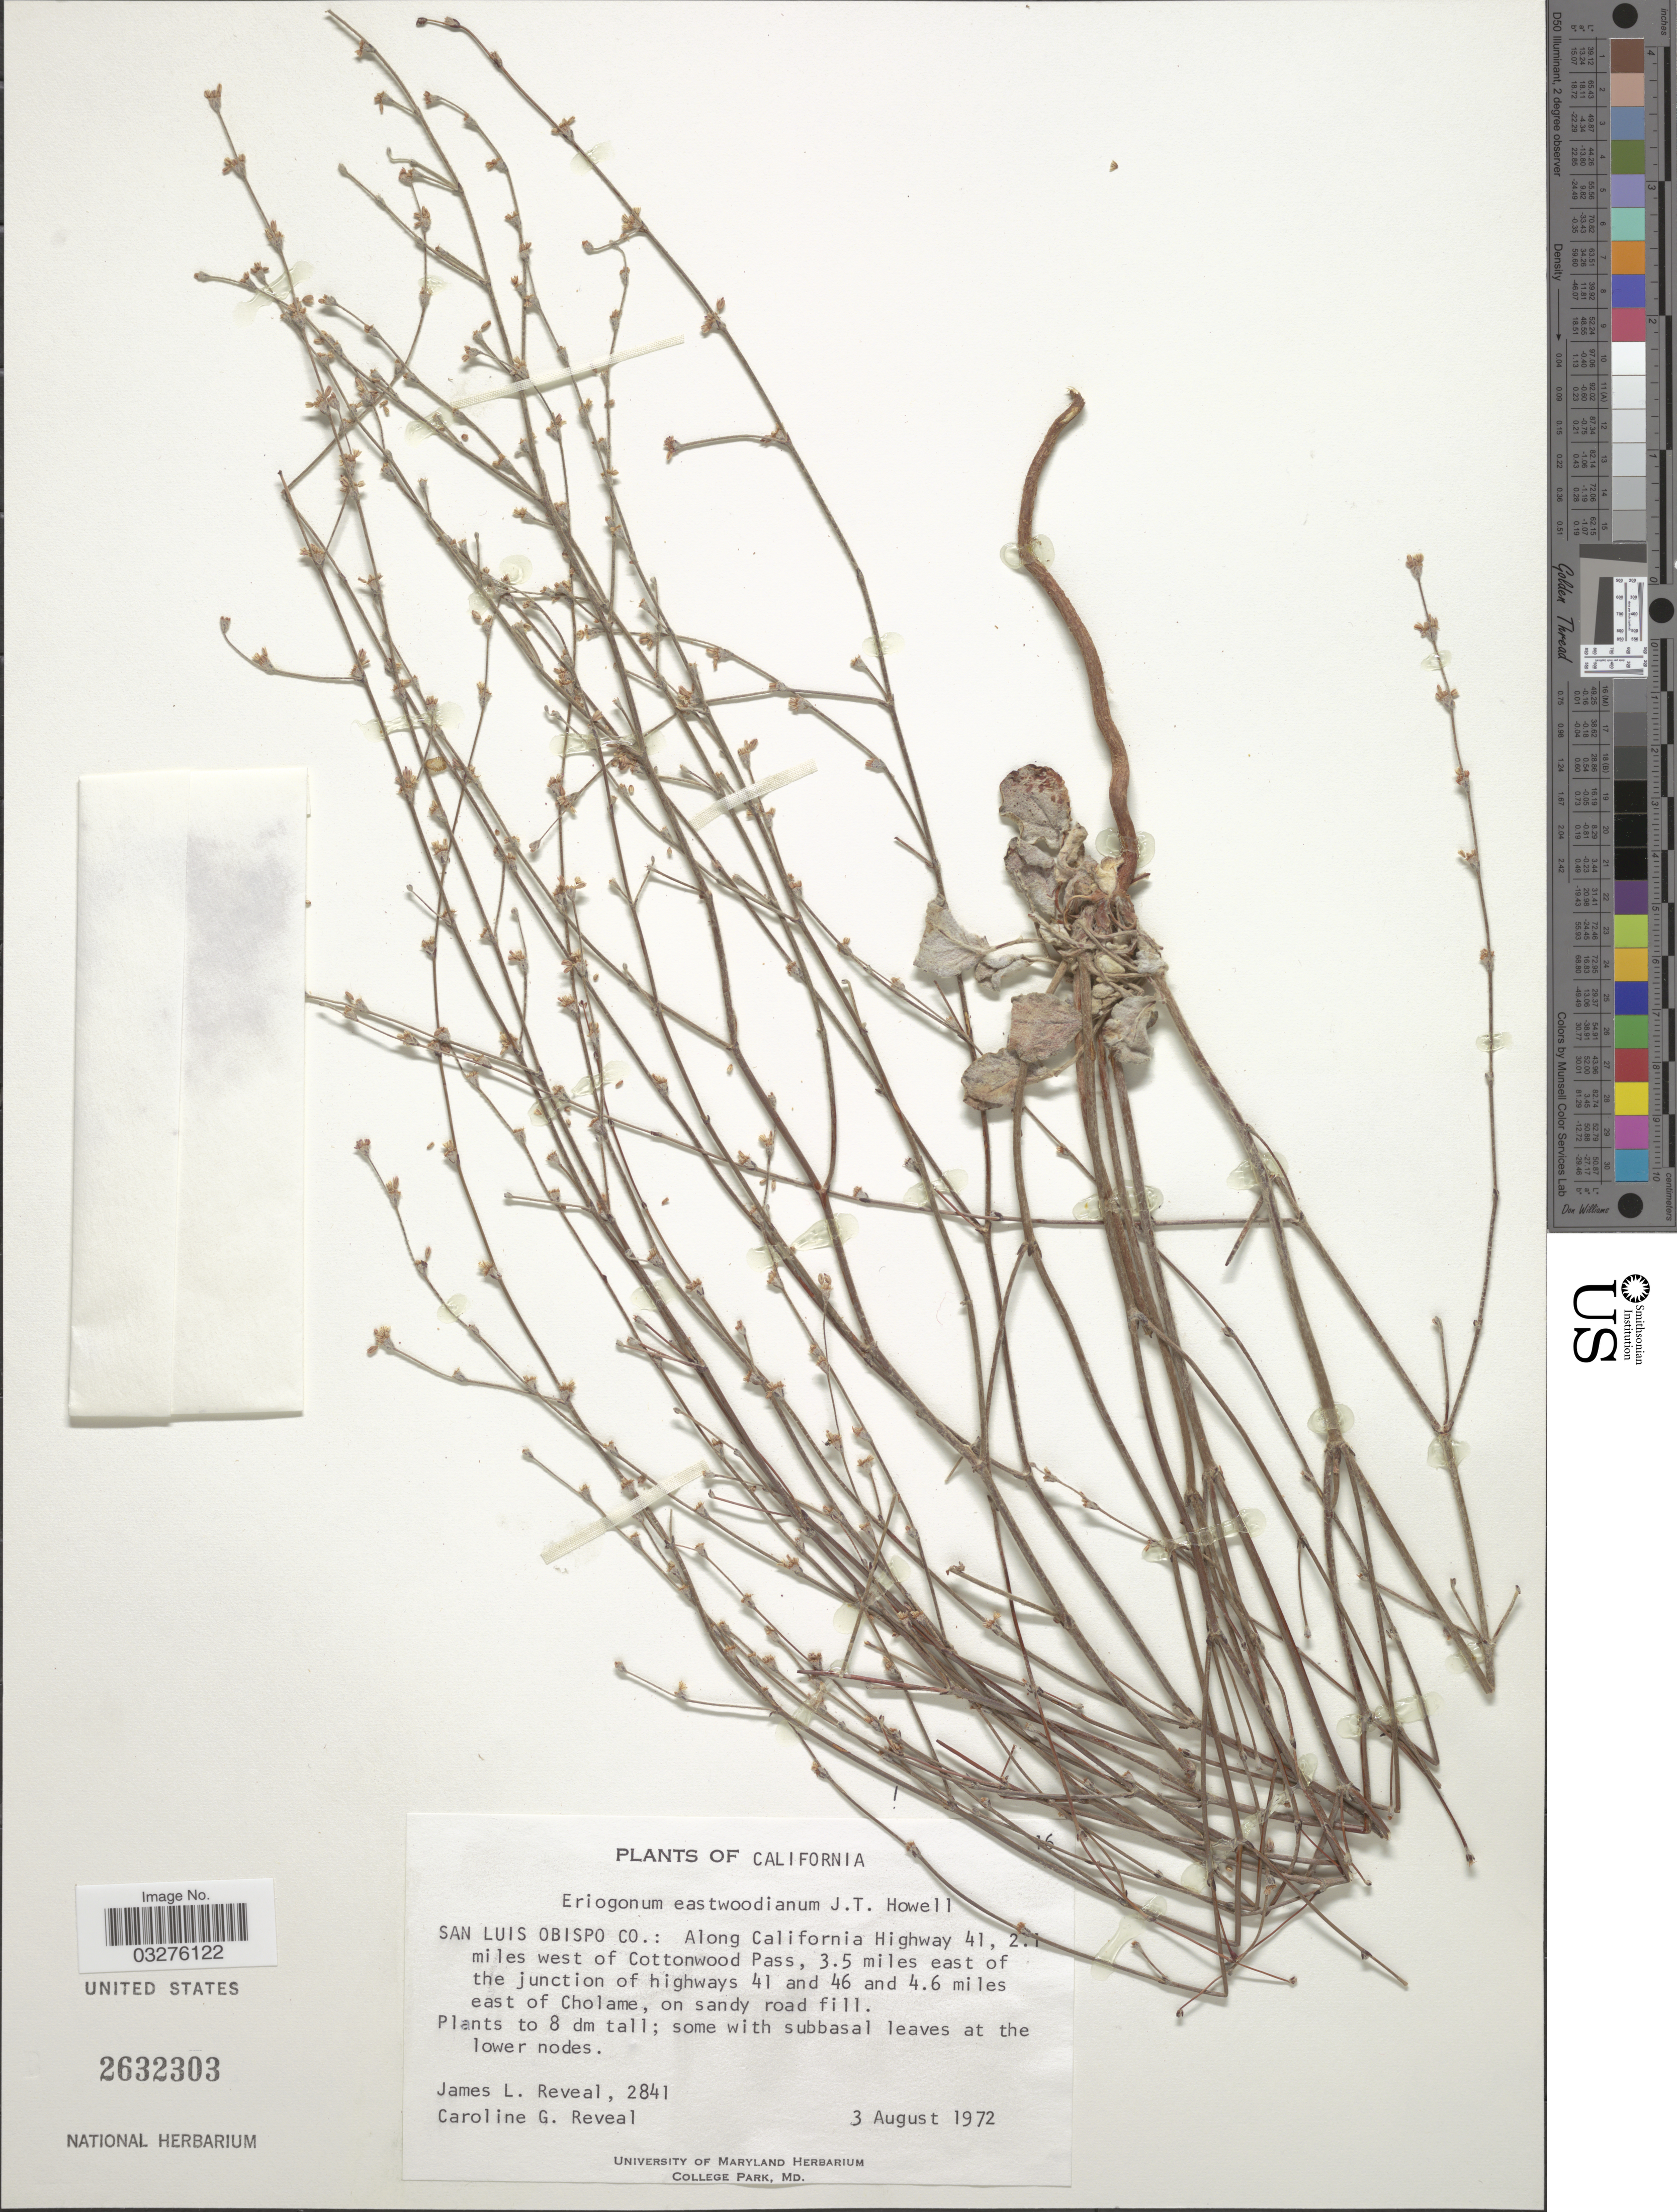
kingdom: Plantae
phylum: Tracheophyta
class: Magnoliopsida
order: Caryophyllales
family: Polygonaceae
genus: Eriogonum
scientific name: Eriogonum eastwoodianum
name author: J.T. Howell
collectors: J. L. Reveal & C. G. Reveal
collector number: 2841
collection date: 1972-08-03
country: United States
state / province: California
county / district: San Luis Obispo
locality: San Luis Obispo Co.: Along California Highway 41, 2.1 miles west of Cottonwood Pass, 3.5 miles east of the junction of highways 41 and 46 and 4.6 miles east of Cholame, on sandy road fill.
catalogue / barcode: US 2632303